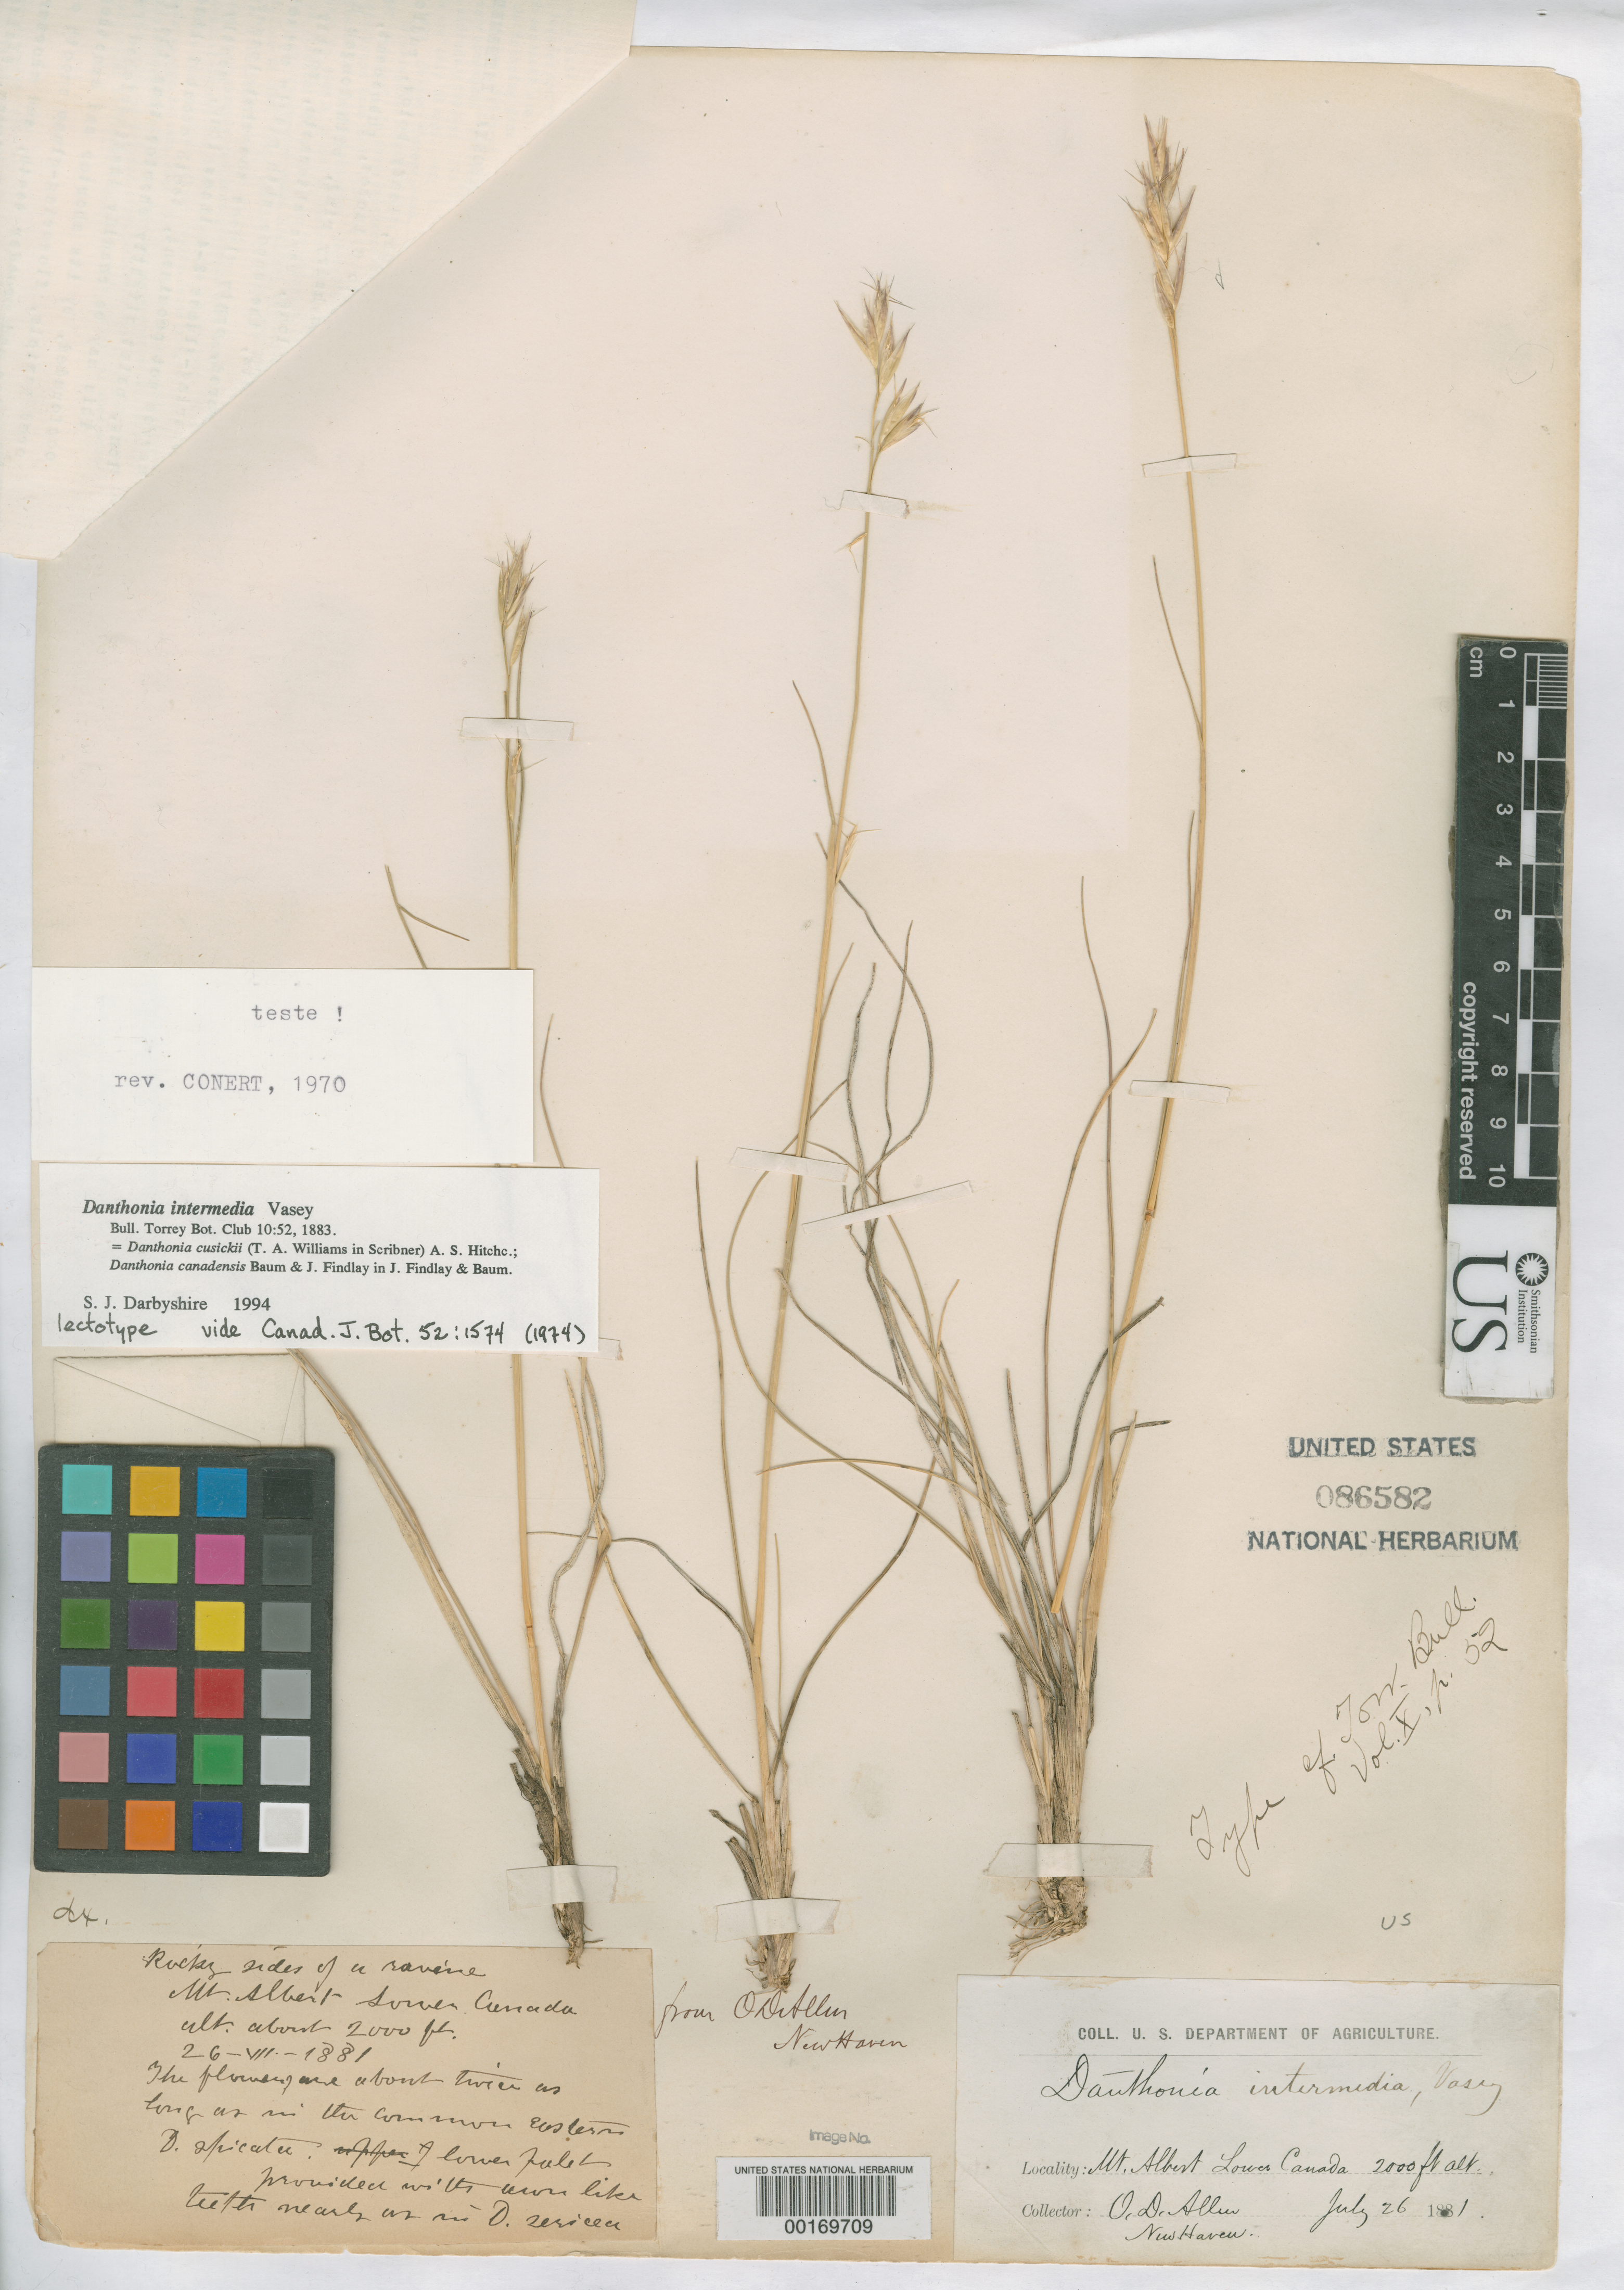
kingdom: Plantae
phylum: Tracheophyta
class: Liliopsida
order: Poales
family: Poaceae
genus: Danthonia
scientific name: Danthonia intermedia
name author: Vasey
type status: Lectotype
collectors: O. D. Allen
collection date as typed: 26 Jul 1881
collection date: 1881-07-26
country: Canada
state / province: Quebec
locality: Mt. Albert.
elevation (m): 610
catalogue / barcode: US 86582